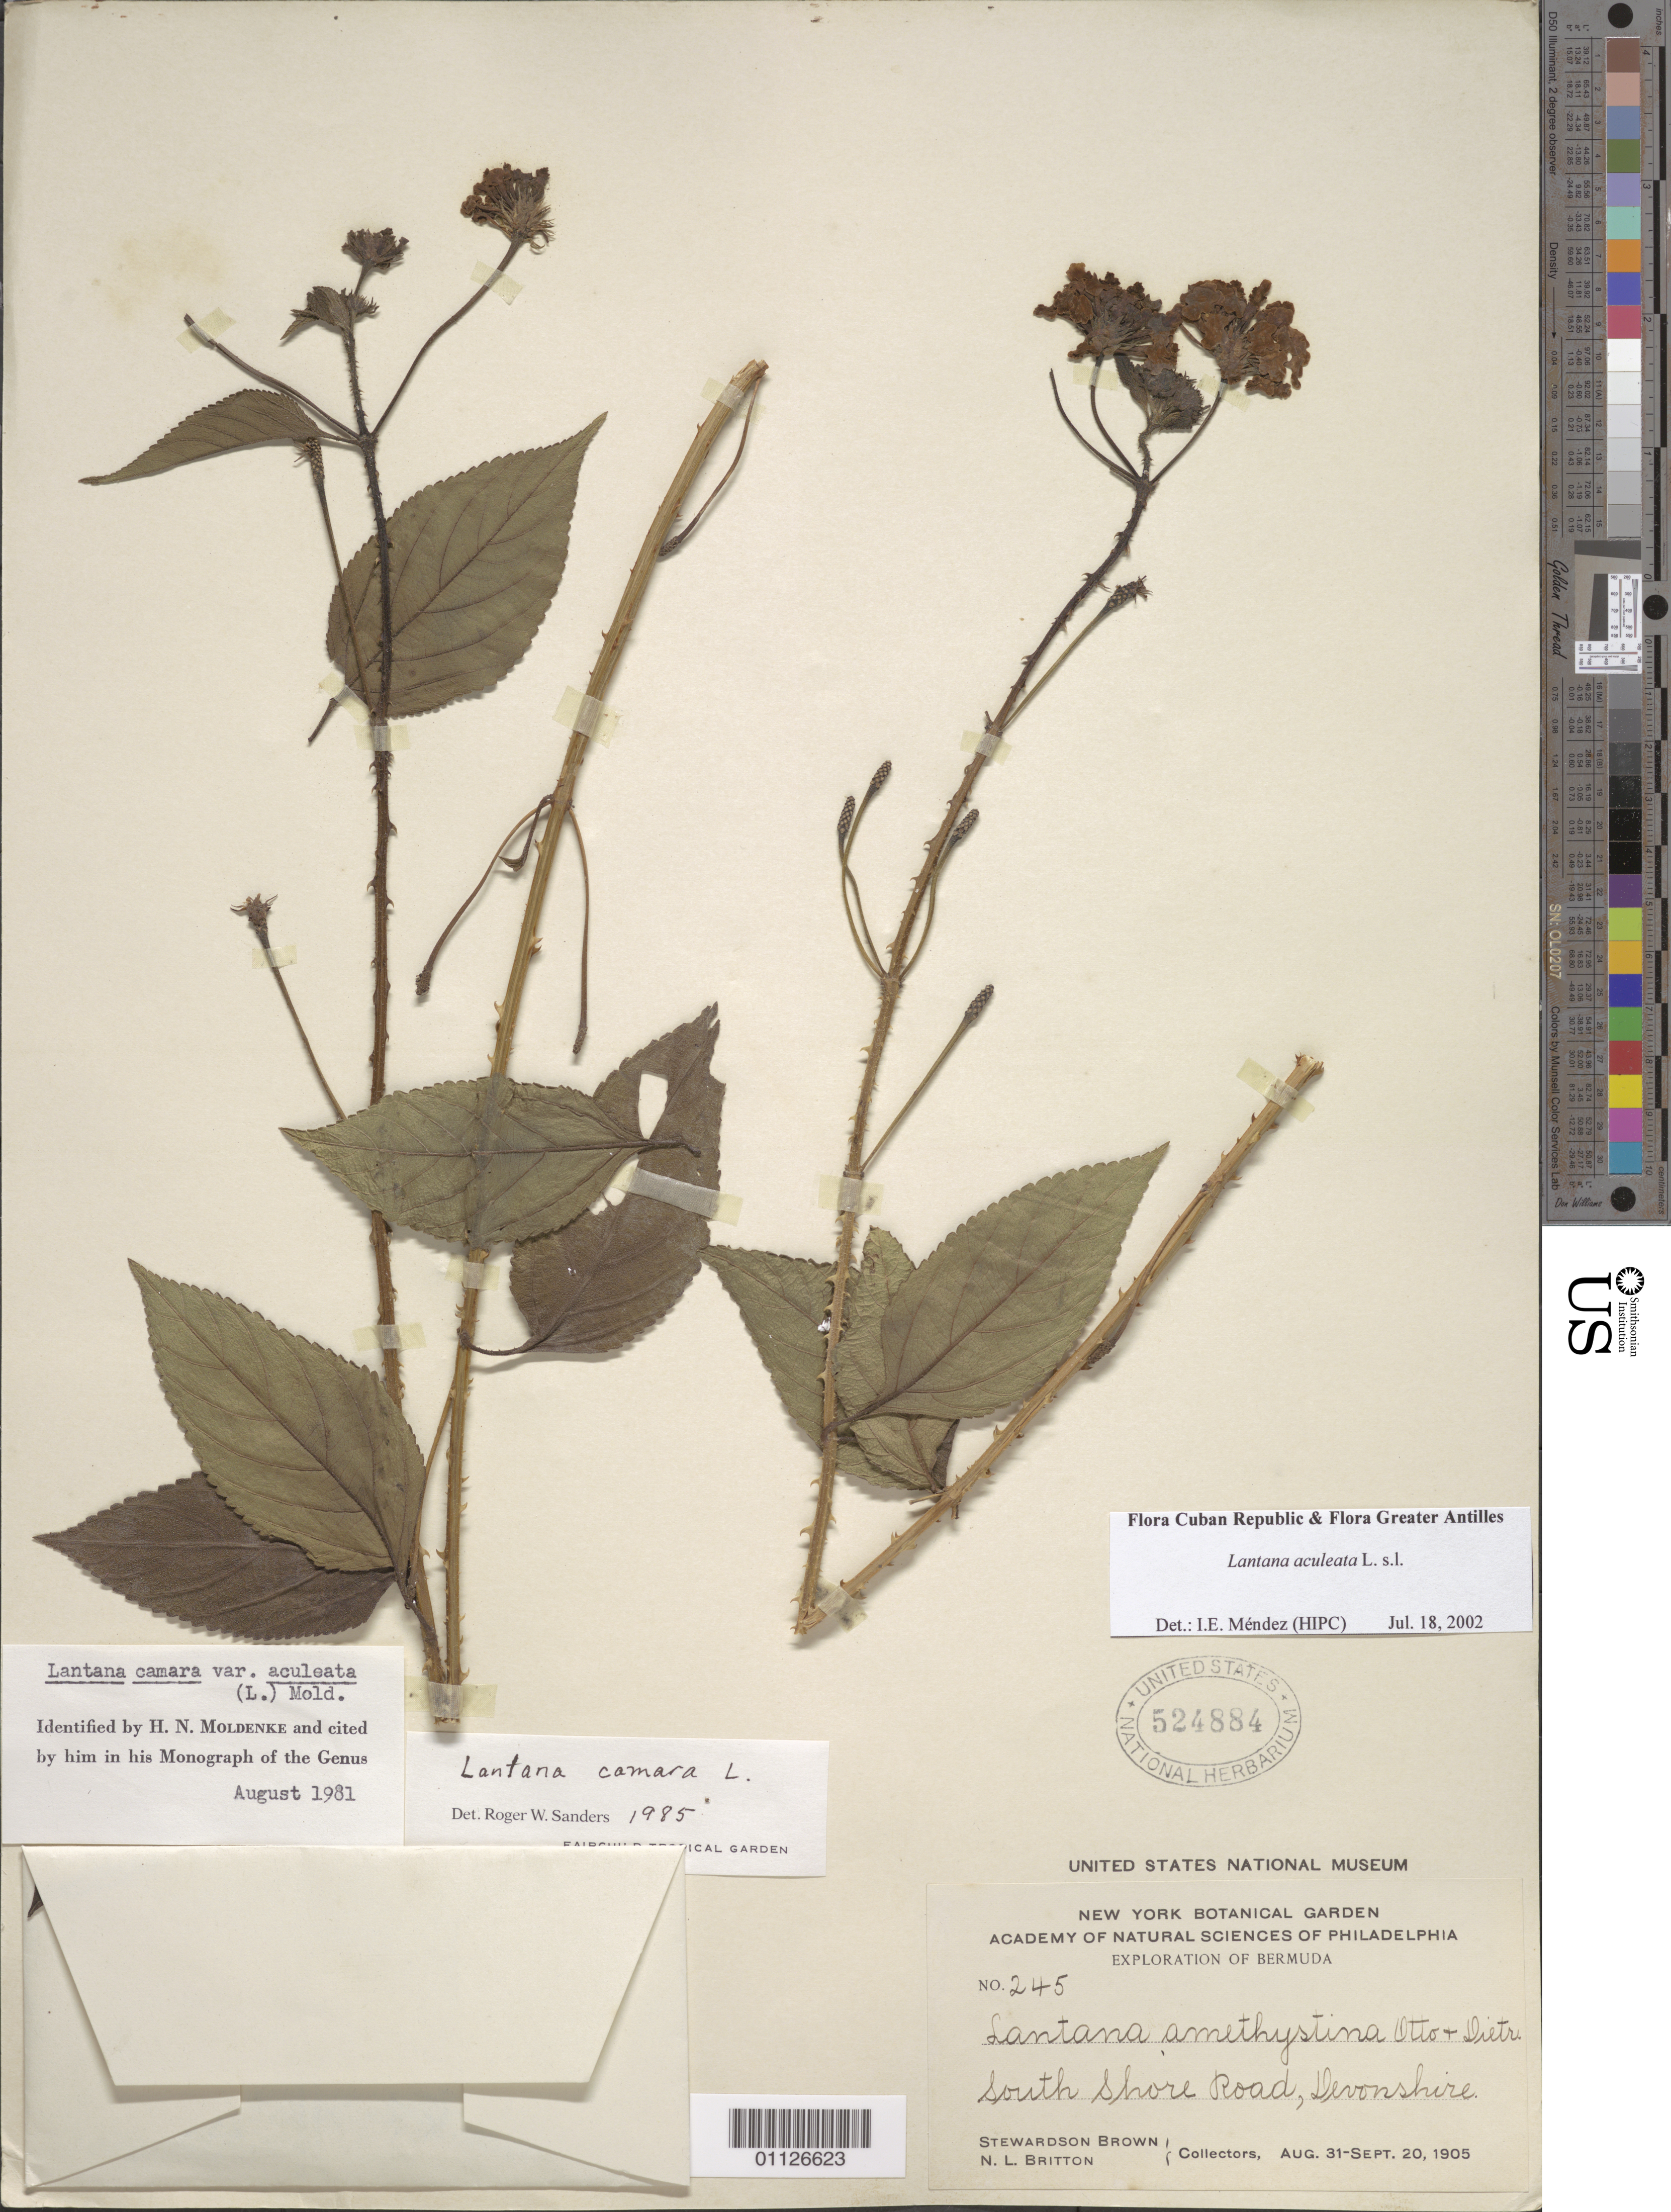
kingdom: Plantae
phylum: Tracheophyta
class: Magnoliopsida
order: Lamiales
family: Verbenaceae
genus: Lantana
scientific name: Lantana x aculeata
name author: L.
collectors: S. Brown & N. Britton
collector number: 245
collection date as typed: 31 Aug 1905 to 20 Sep 1905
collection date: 1905-08-31/1905-09-20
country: Bermuda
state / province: Devonshire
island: Bermuda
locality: S Shore Road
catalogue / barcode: US 524884